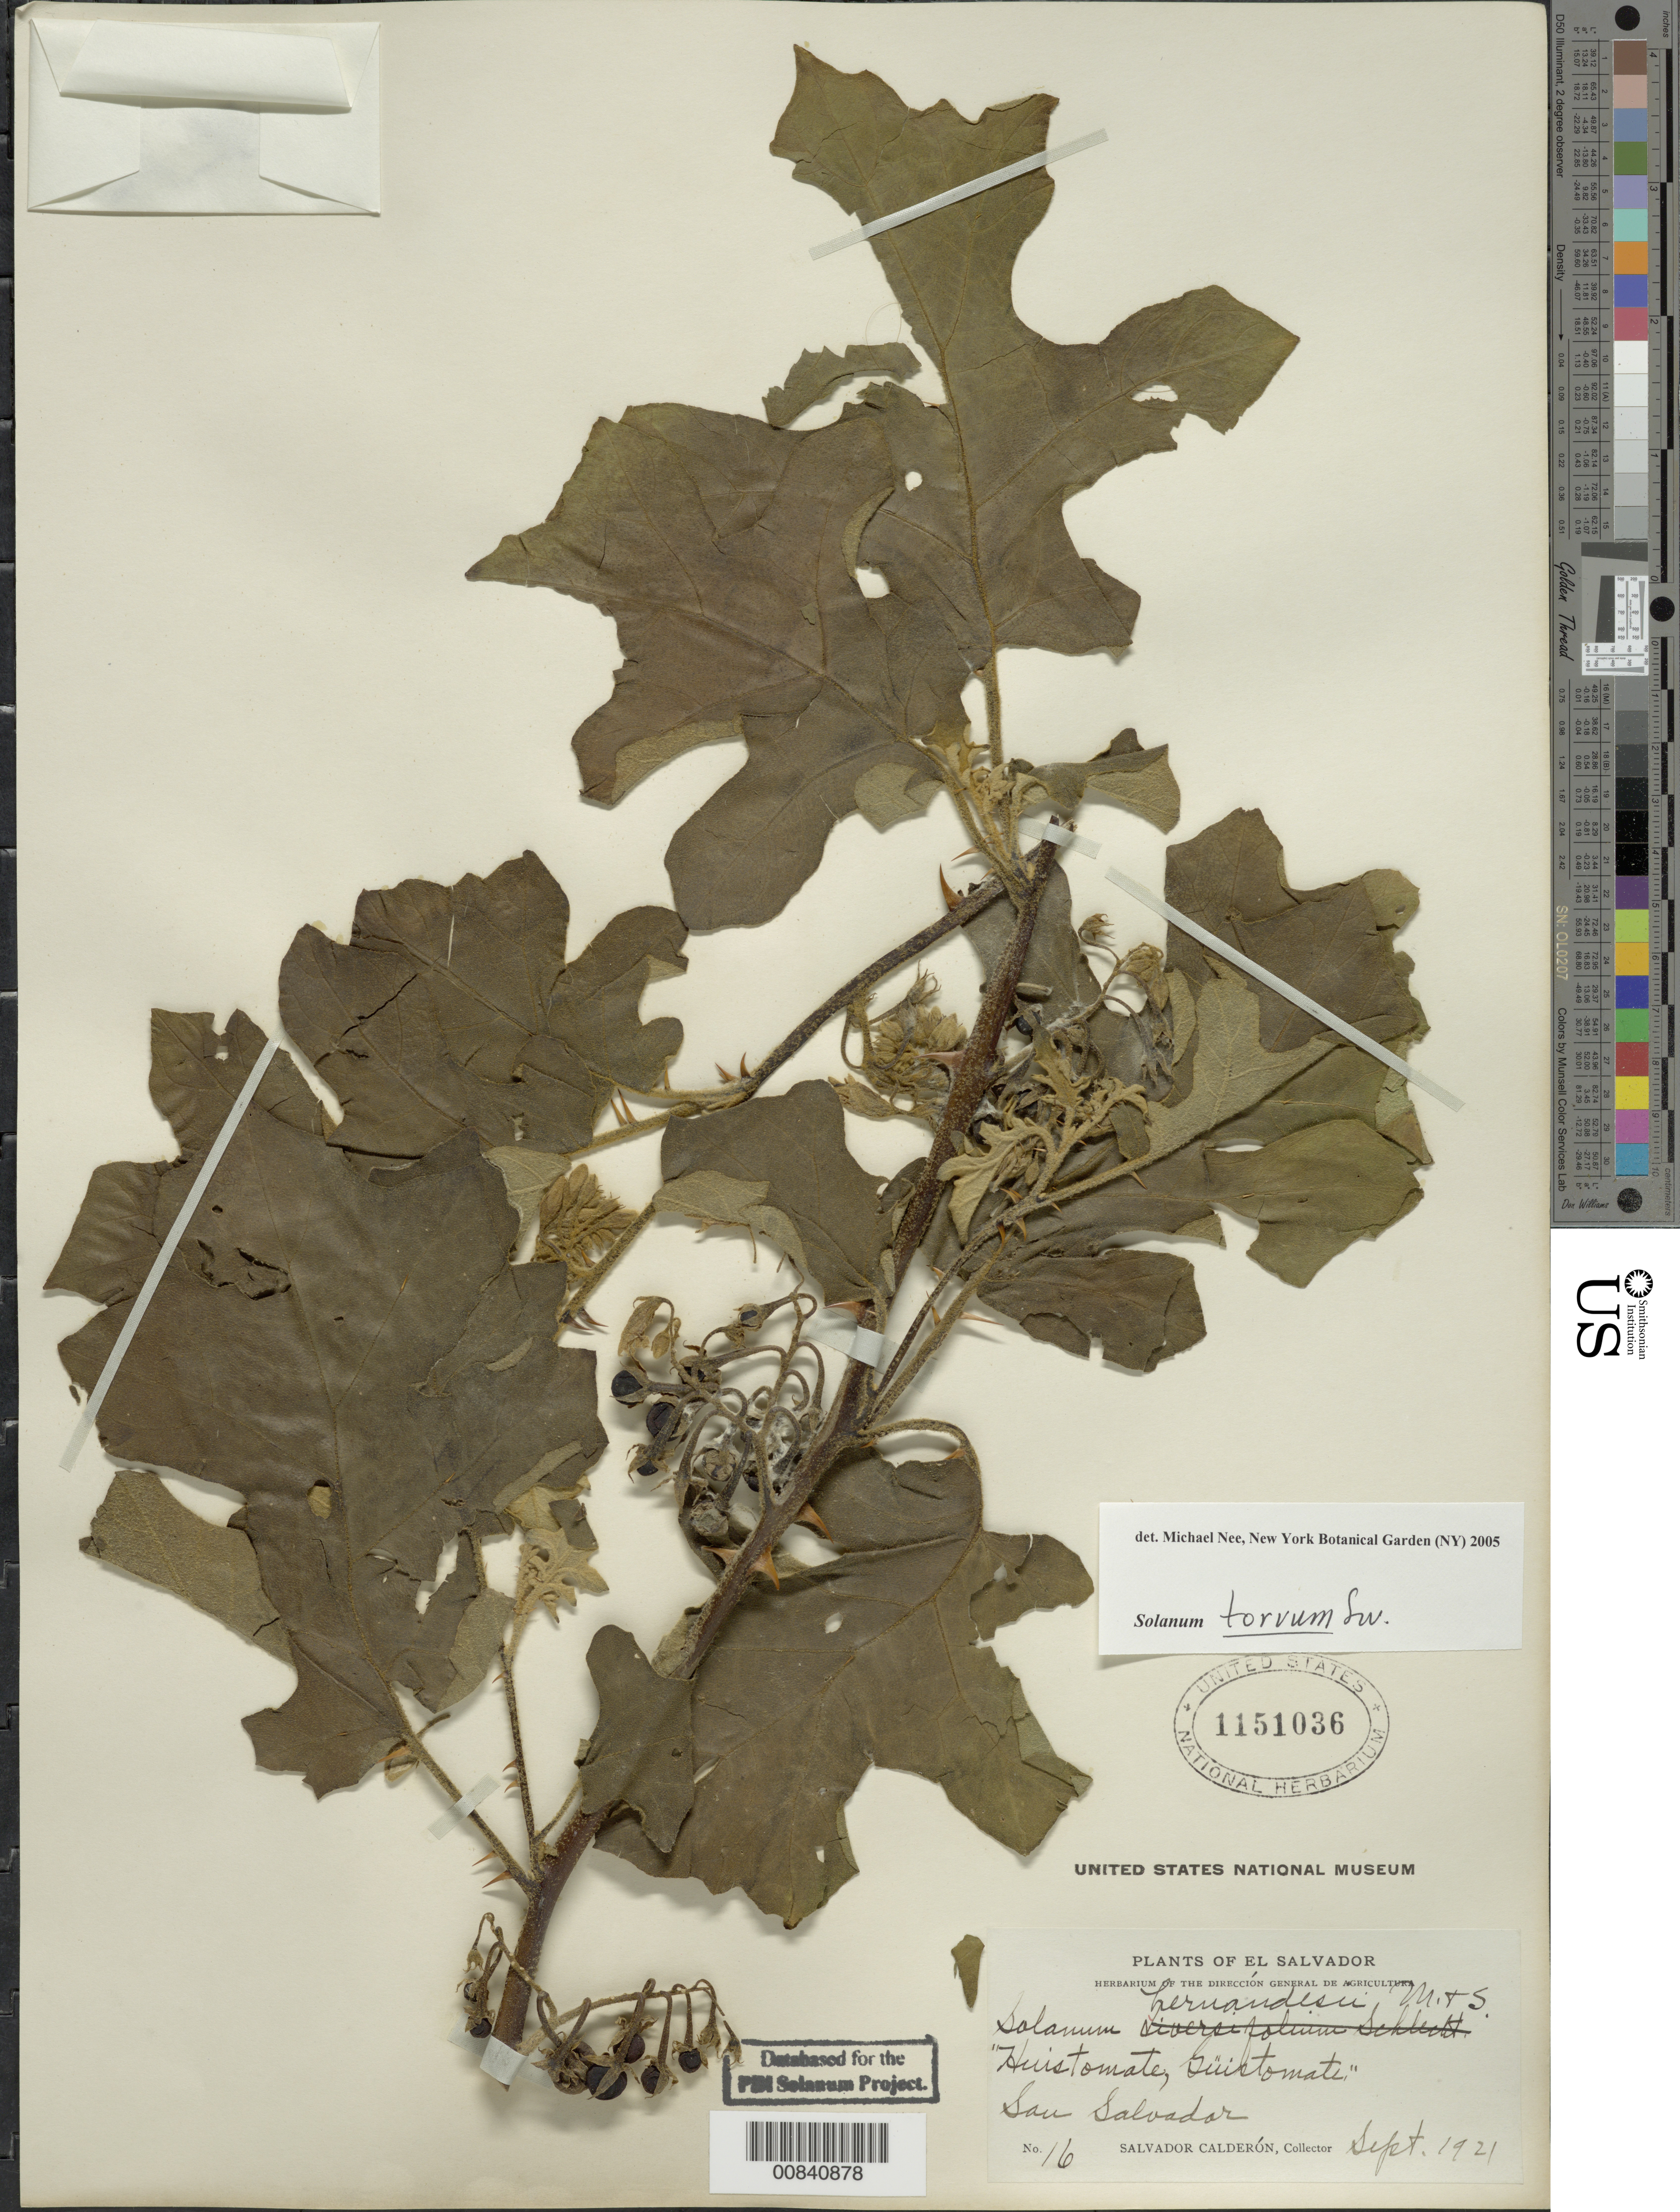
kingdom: Plantae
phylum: Tracheophyta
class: Magnoliopsida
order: Solanales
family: Solanaceae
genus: Solanum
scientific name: Solanum torvum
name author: Sw.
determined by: Nee, Michael H.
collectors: S. Calderón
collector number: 16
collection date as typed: Sep 1921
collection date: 1921-09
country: El Salvador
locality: San Salvador.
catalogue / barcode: US 1151036